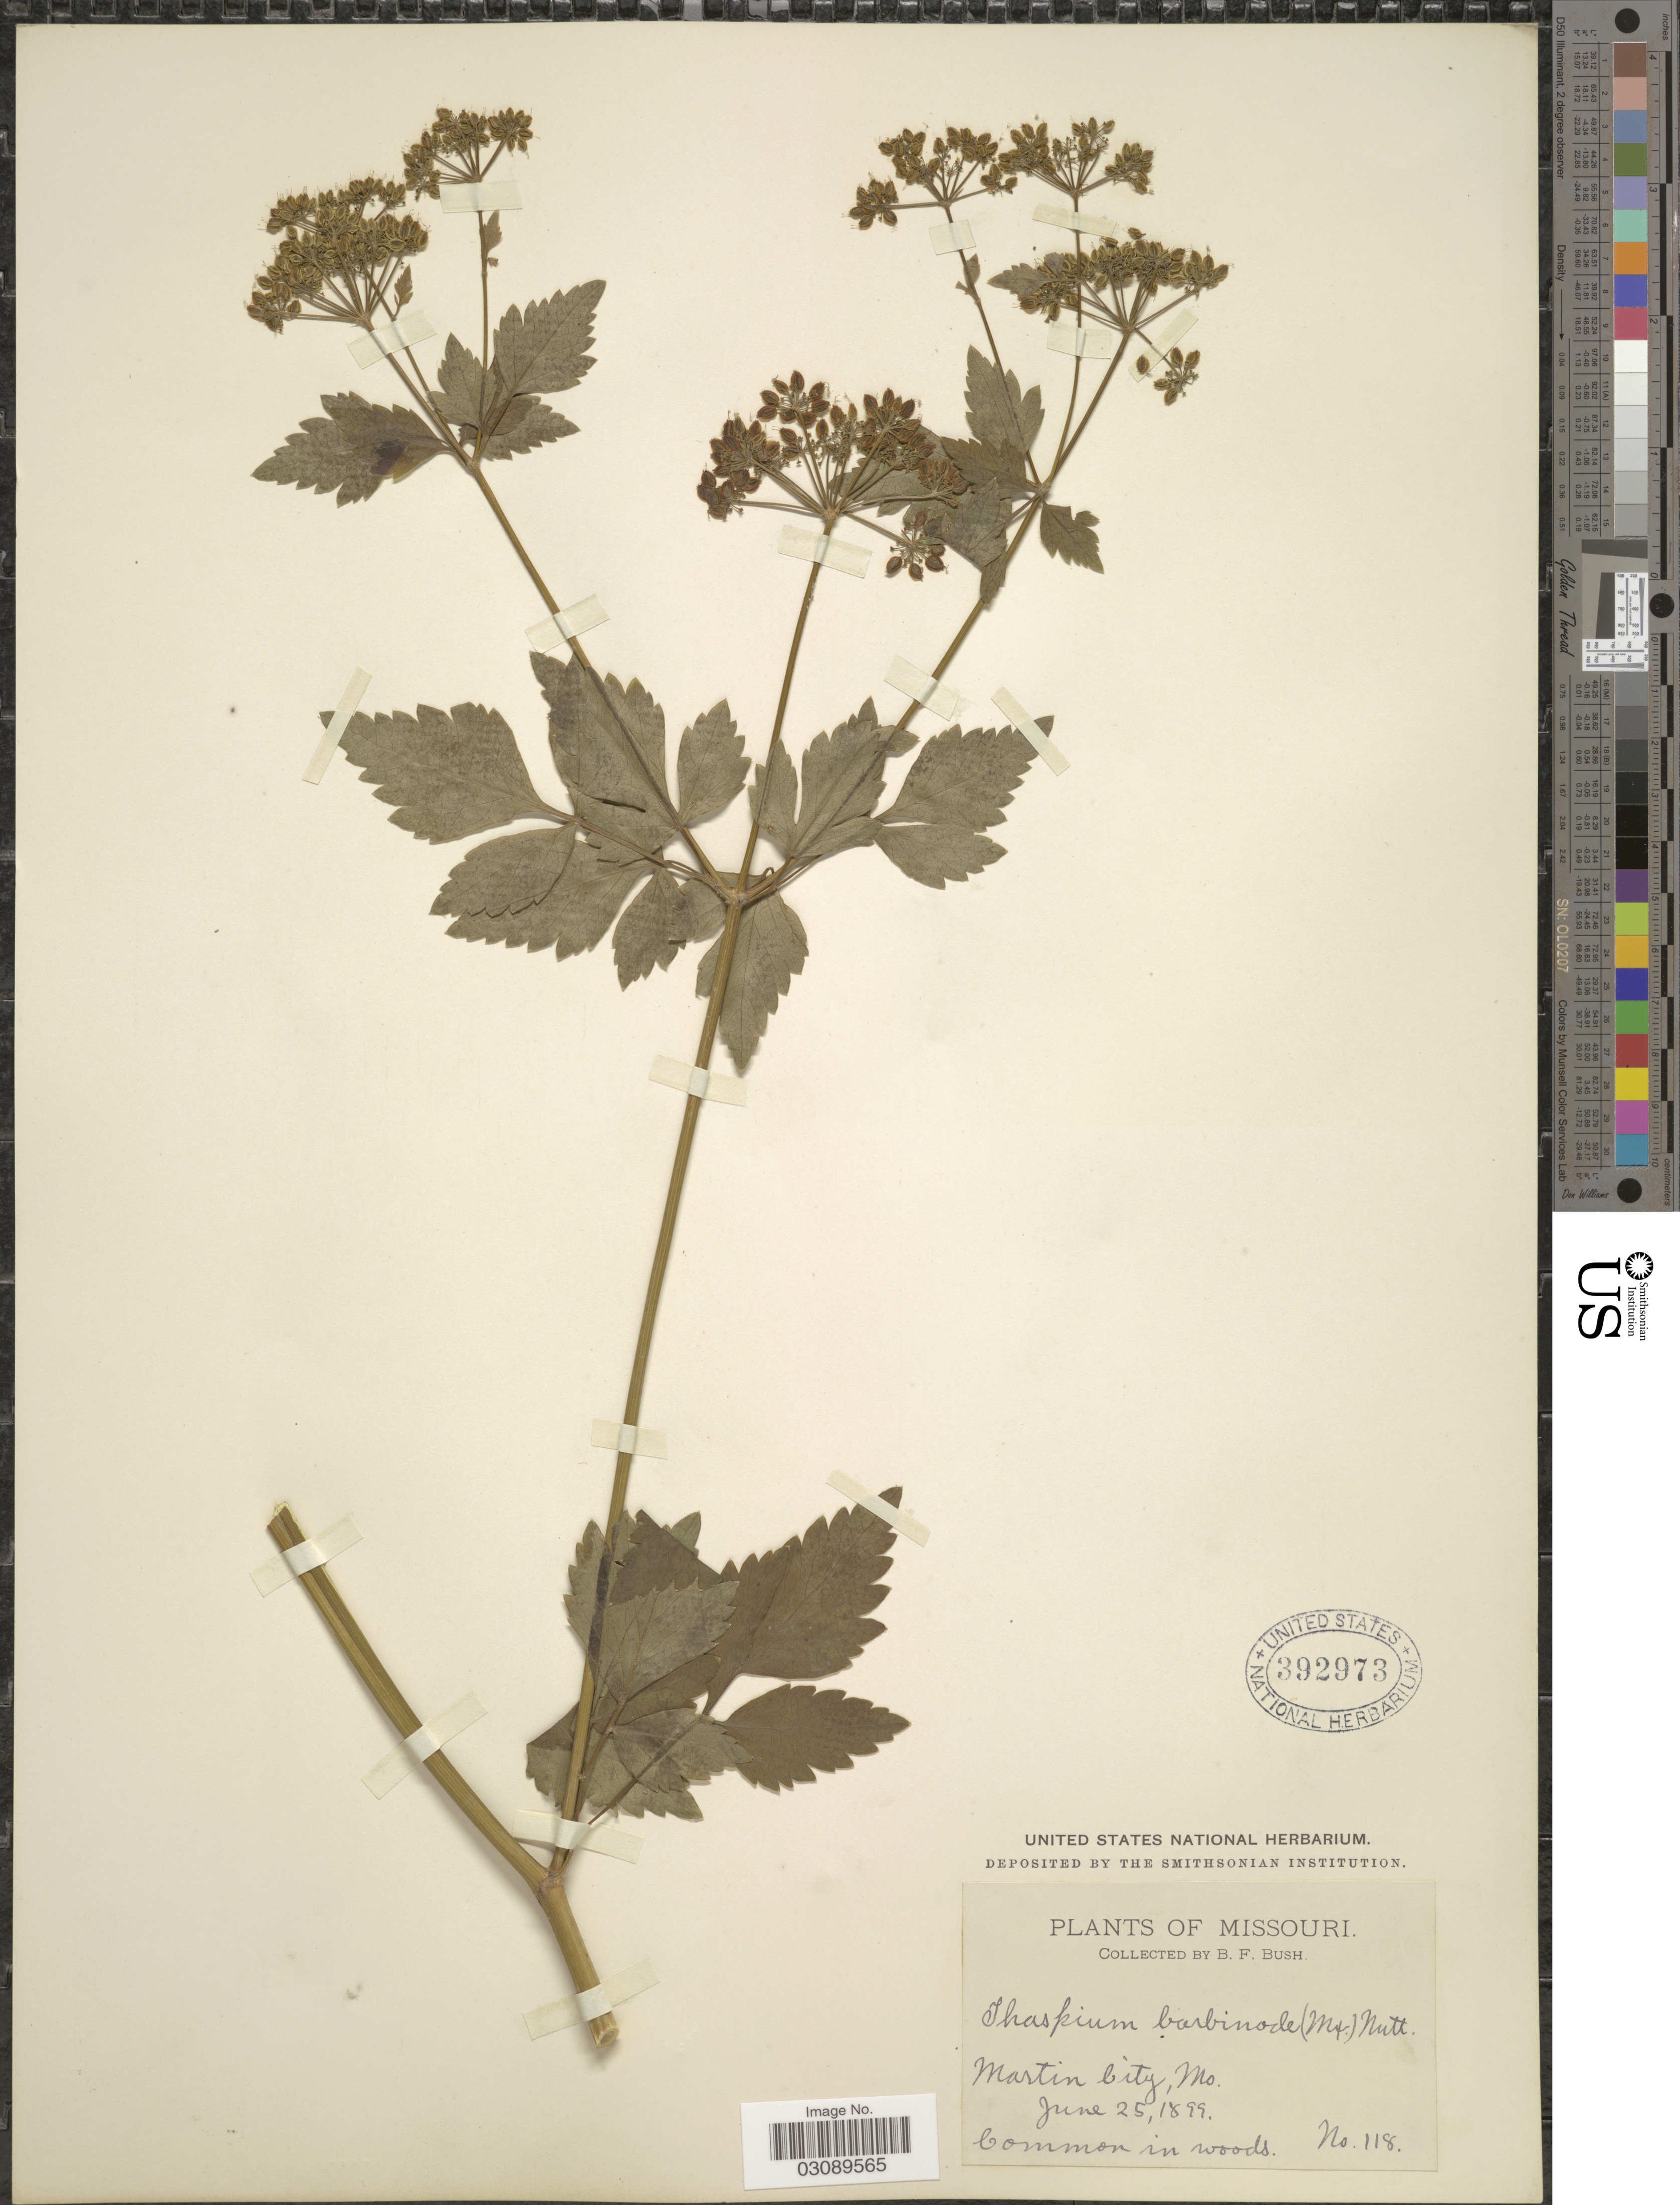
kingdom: Plantae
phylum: Tracheophyta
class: Magnoliopsida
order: Apiales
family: Apiaceae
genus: Thaspium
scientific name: Thaspium barbinode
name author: (Michx.) Nutt.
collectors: B. F. Bush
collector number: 118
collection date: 1899-06-25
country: United States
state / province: Missouri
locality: Martin City.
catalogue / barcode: US 392973